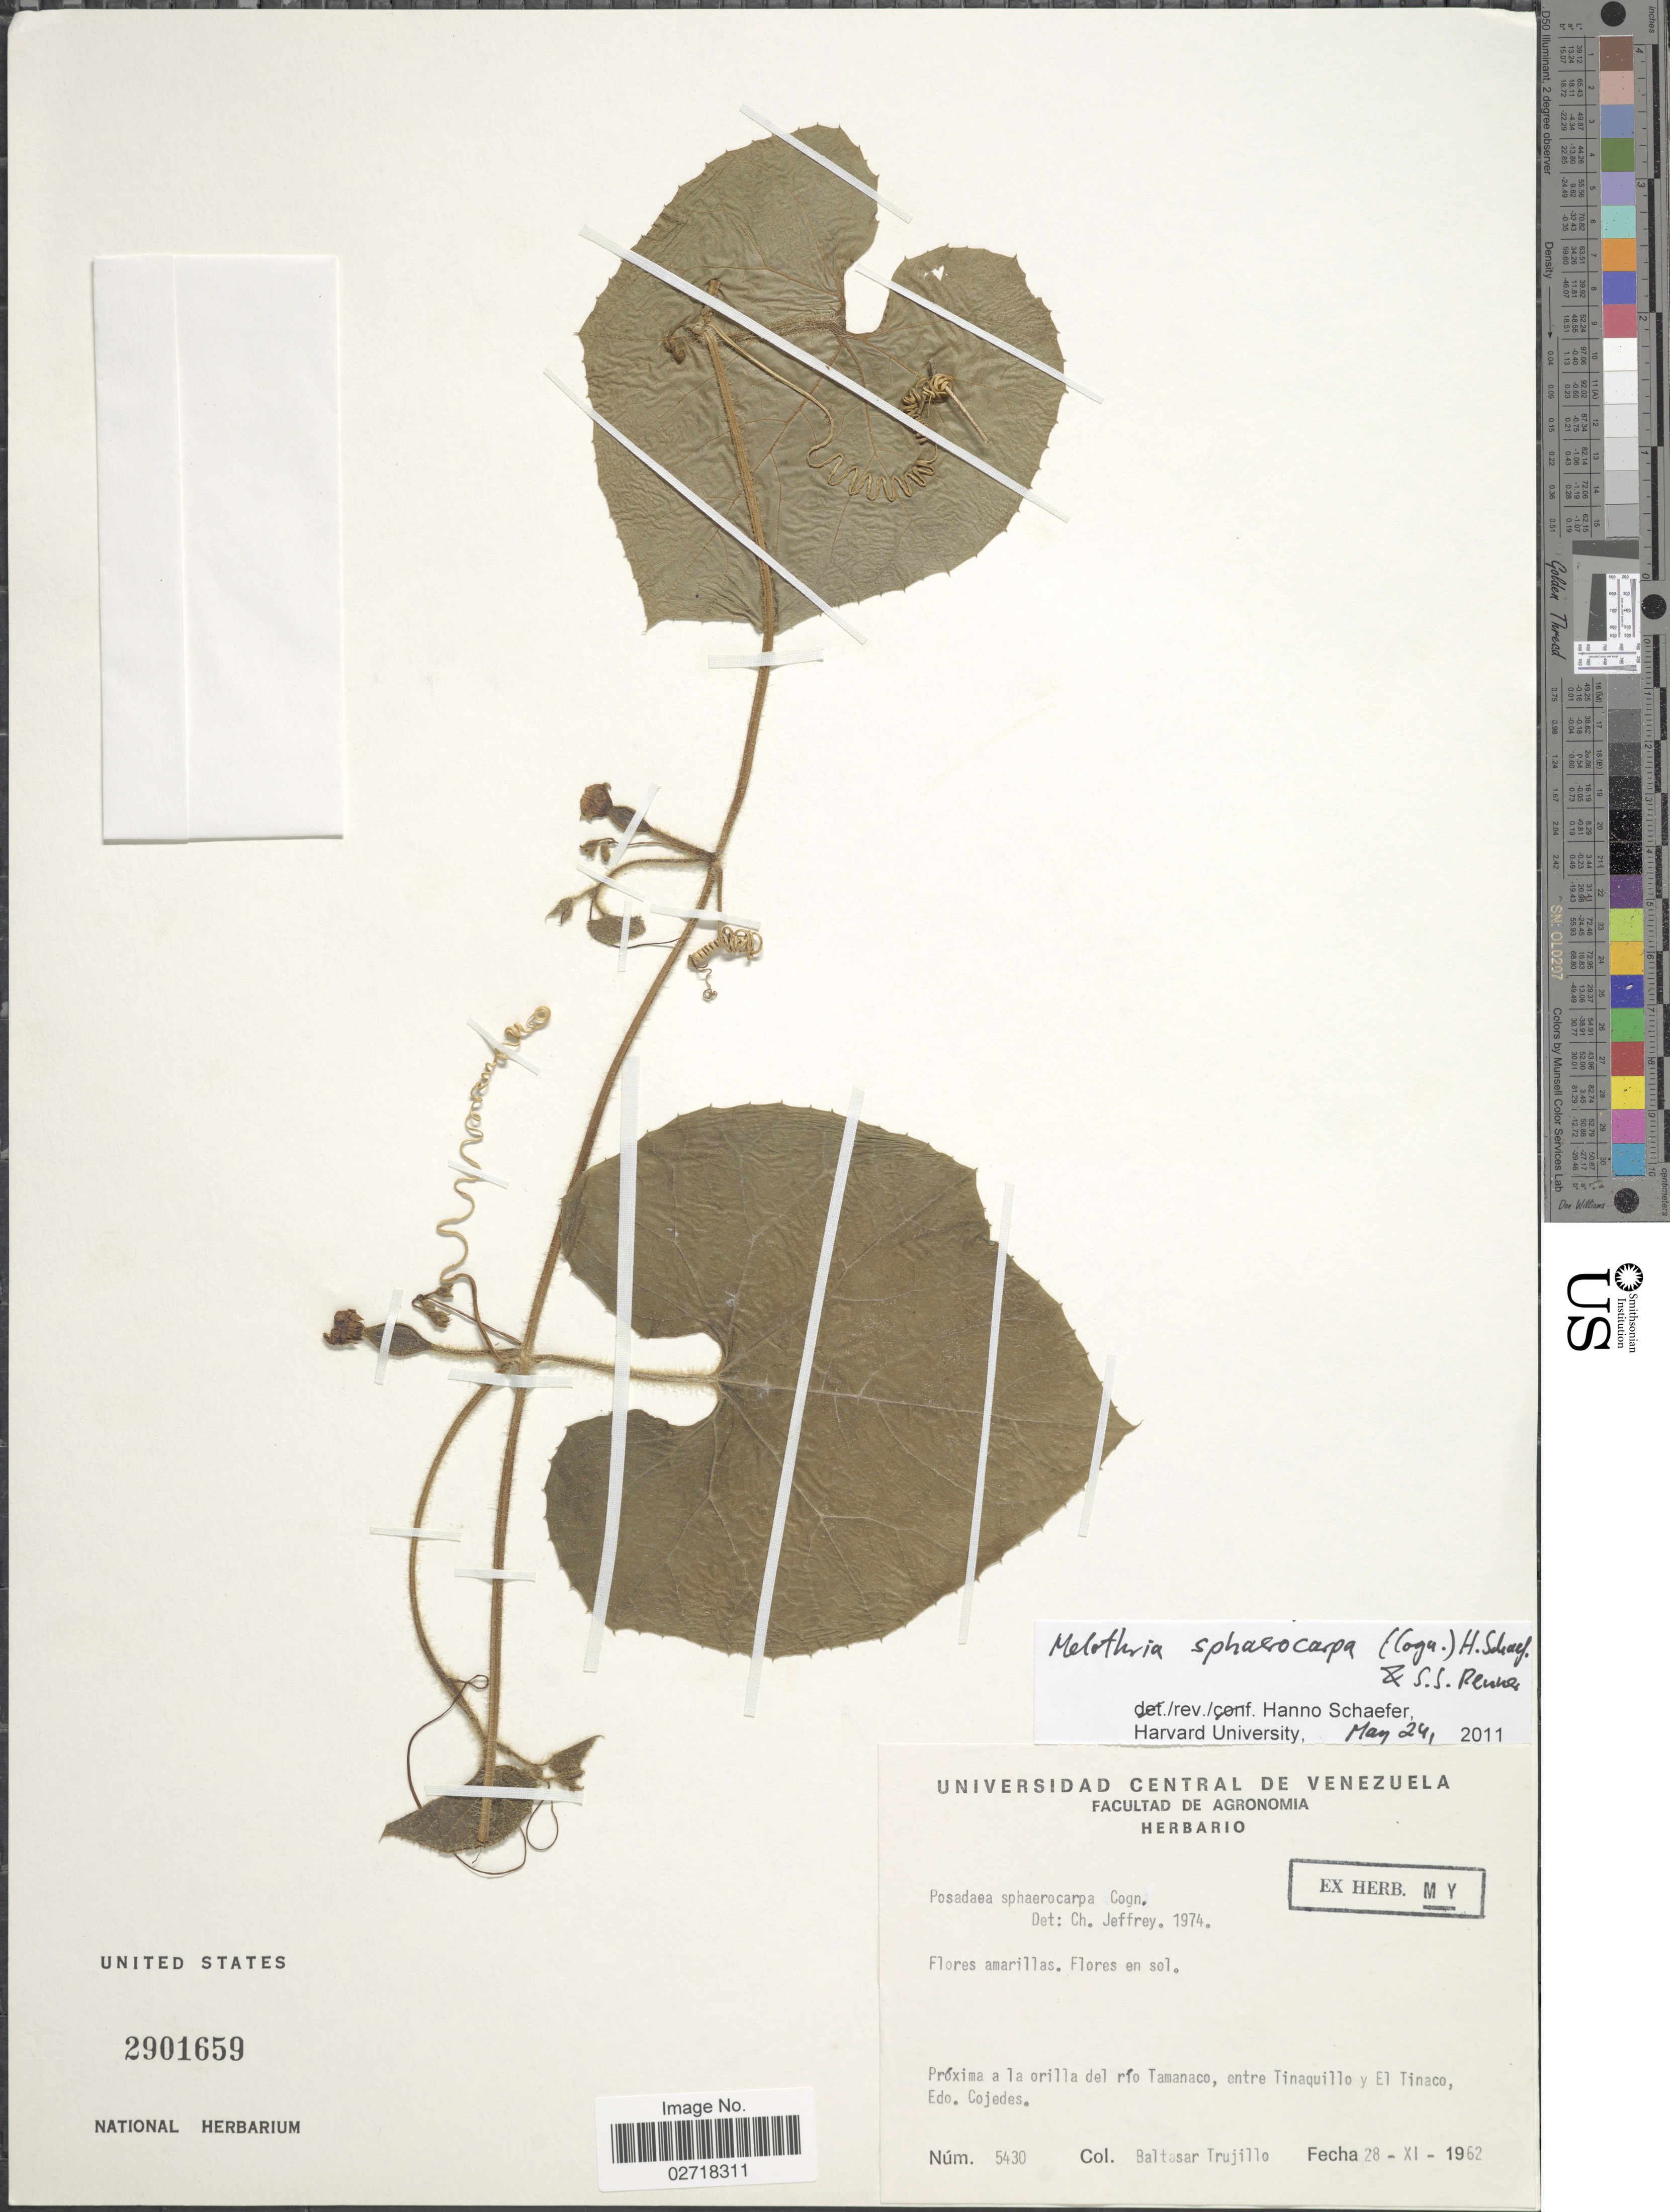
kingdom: Plantae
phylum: Tracheophyta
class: Magnoliopsida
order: Cucurbitales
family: Cucurbitaceae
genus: Melothria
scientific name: Melothria sphaerocarpa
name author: (Cogn.) H. Schaef. & S.S. Renner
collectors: B. Trujillo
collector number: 5430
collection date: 1962-11-28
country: Venezuela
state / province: Cojedes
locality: Proxima à la orilla del rio Tamanaco, entre Tinaquillo y El Tinaco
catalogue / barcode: US 2901659